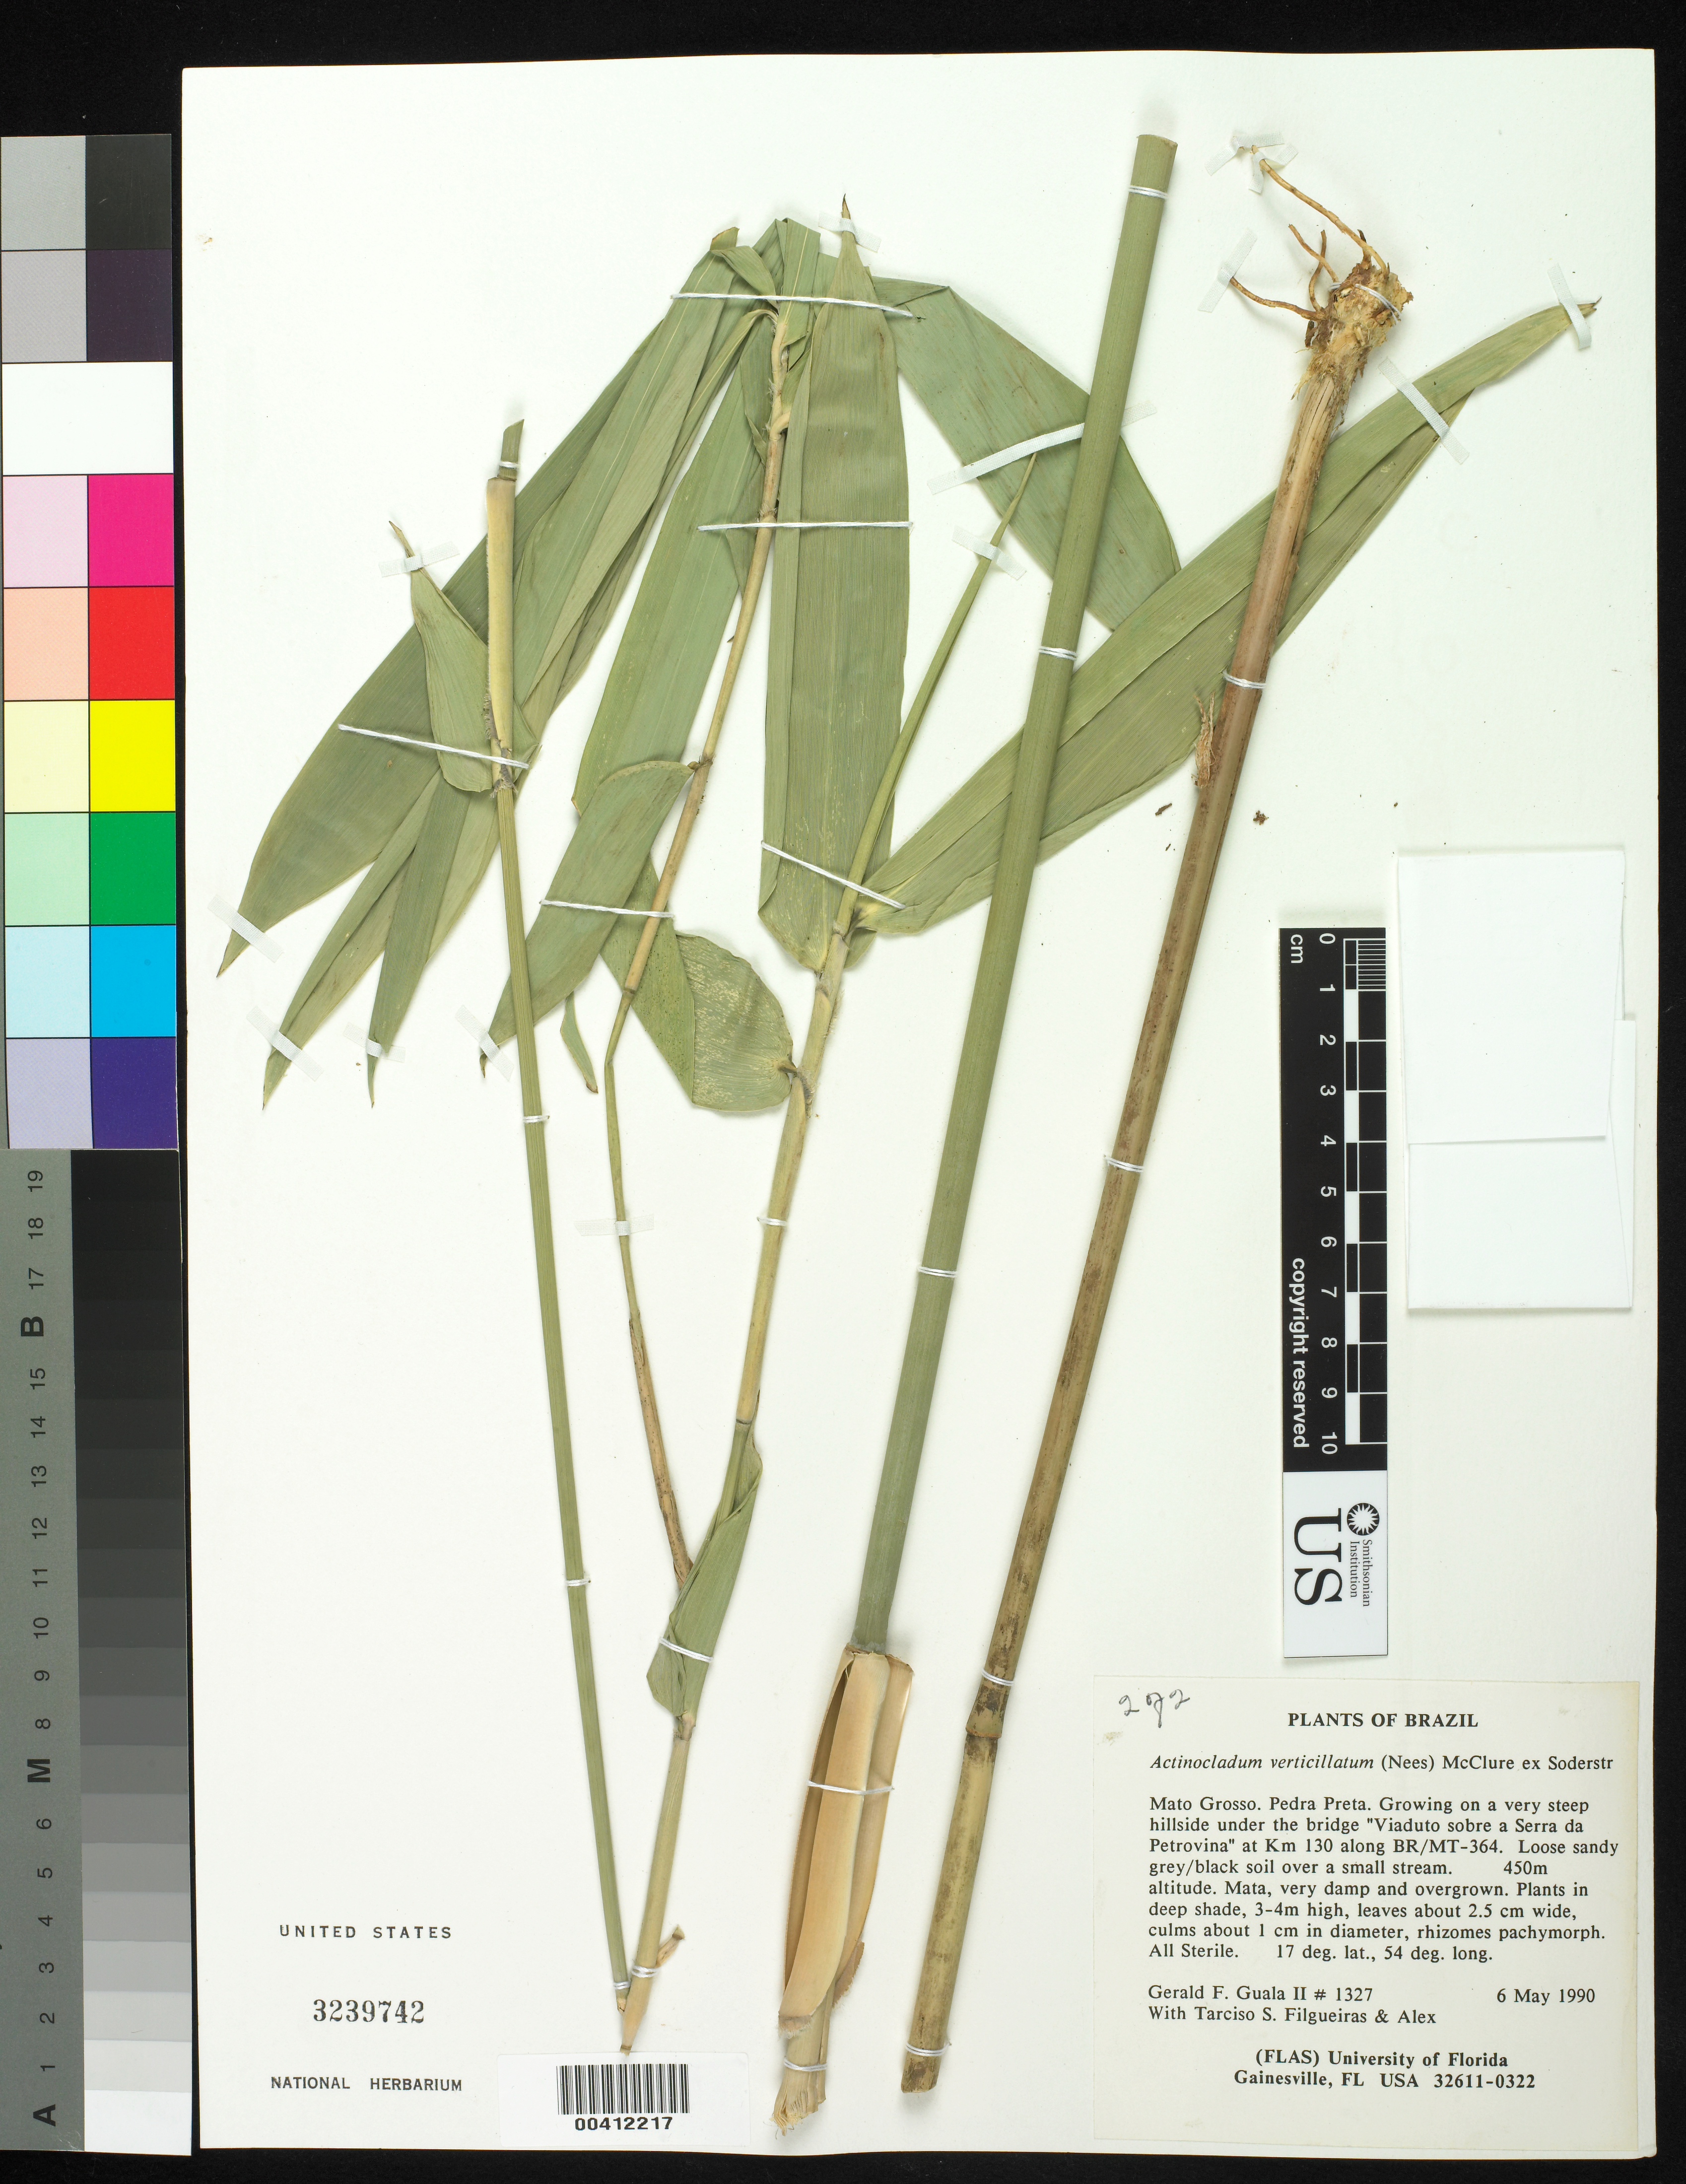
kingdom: Plantae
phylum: Tracheophyta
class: Liliopsida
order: Poales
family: Poaceae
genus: Actinocladum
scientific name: Actinocladum verticillatum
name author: (Nees) McClure ex Soderstr.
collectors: G. Guala & T. S. Filgueiras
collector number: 1327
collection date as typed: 06 May 1990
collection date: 1990-05-06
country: Brazil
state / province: Mato Grosso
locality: Pedra preta. bridge at km 130 along br/mt-364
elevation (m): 450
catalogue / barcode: US 3239742